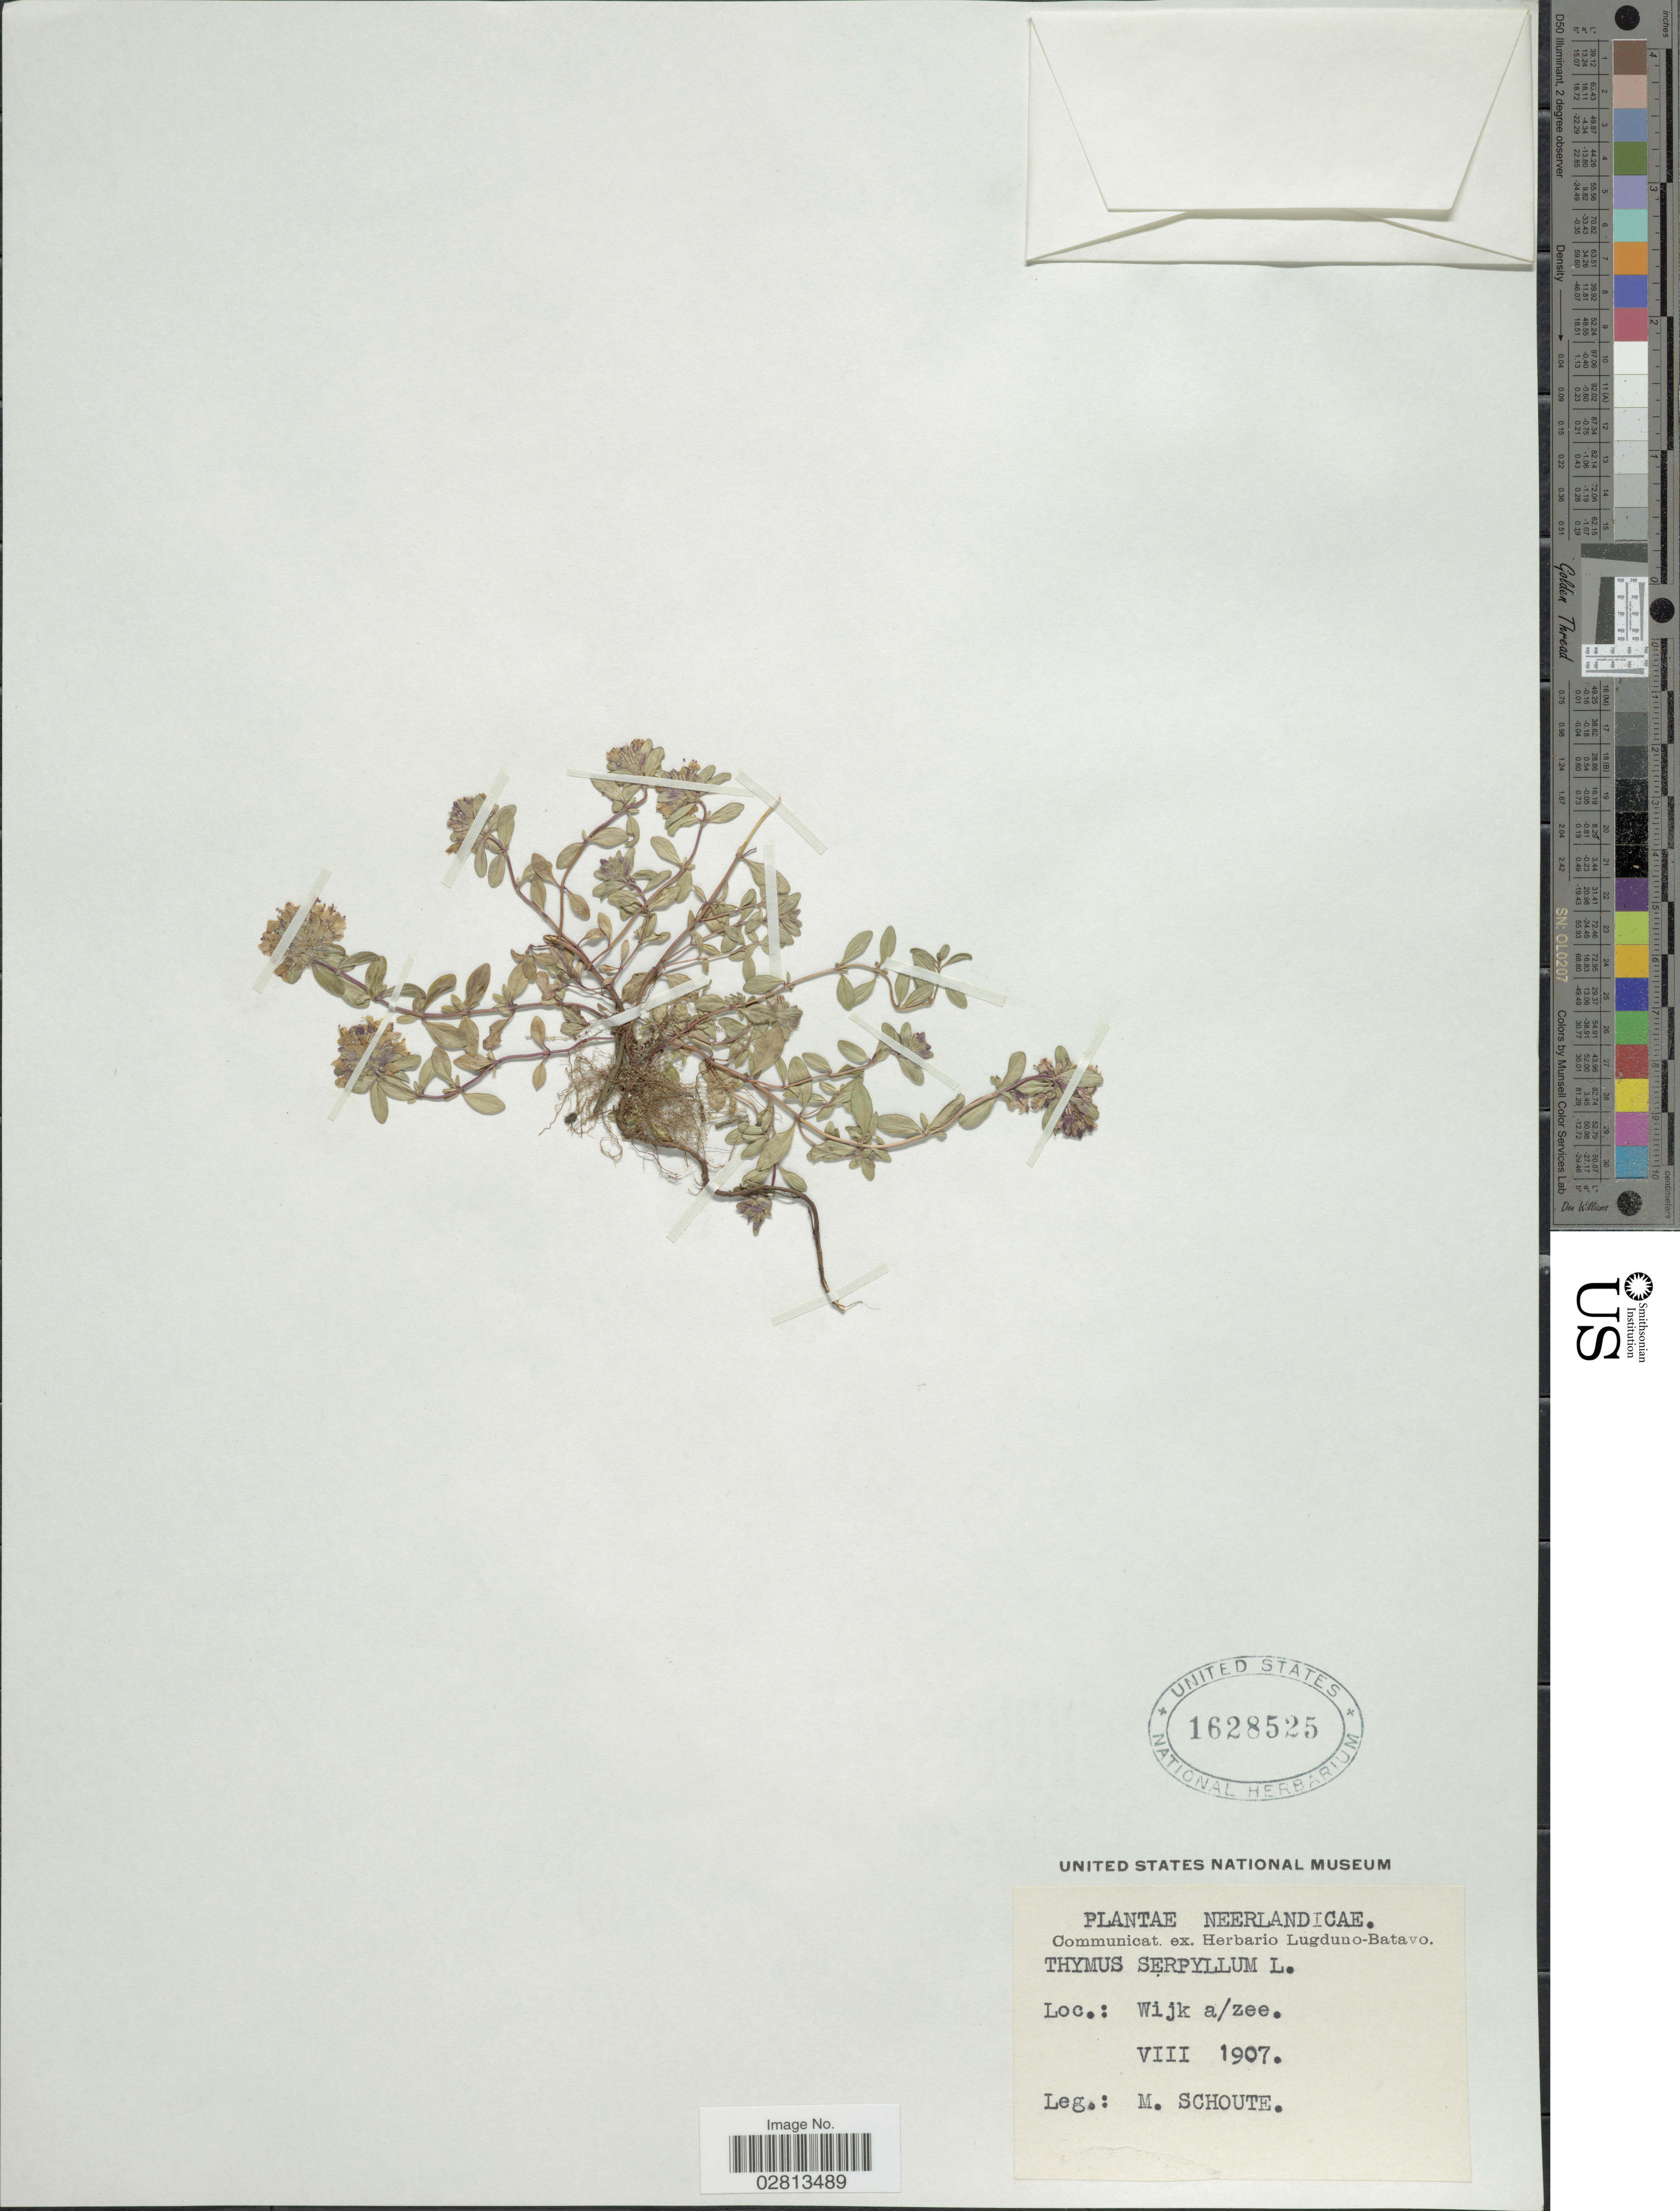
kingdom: Plantae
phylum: Tracheophyta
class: Magnoliopsida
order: Lamiales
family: Lamiaceae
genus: Thymus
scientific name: Thymus serpyllum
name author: L.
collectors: M. Schoute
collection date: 1907-08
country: Netherlands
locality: Neerlandicae. Wijk a/zee.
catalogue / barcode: US 1628525